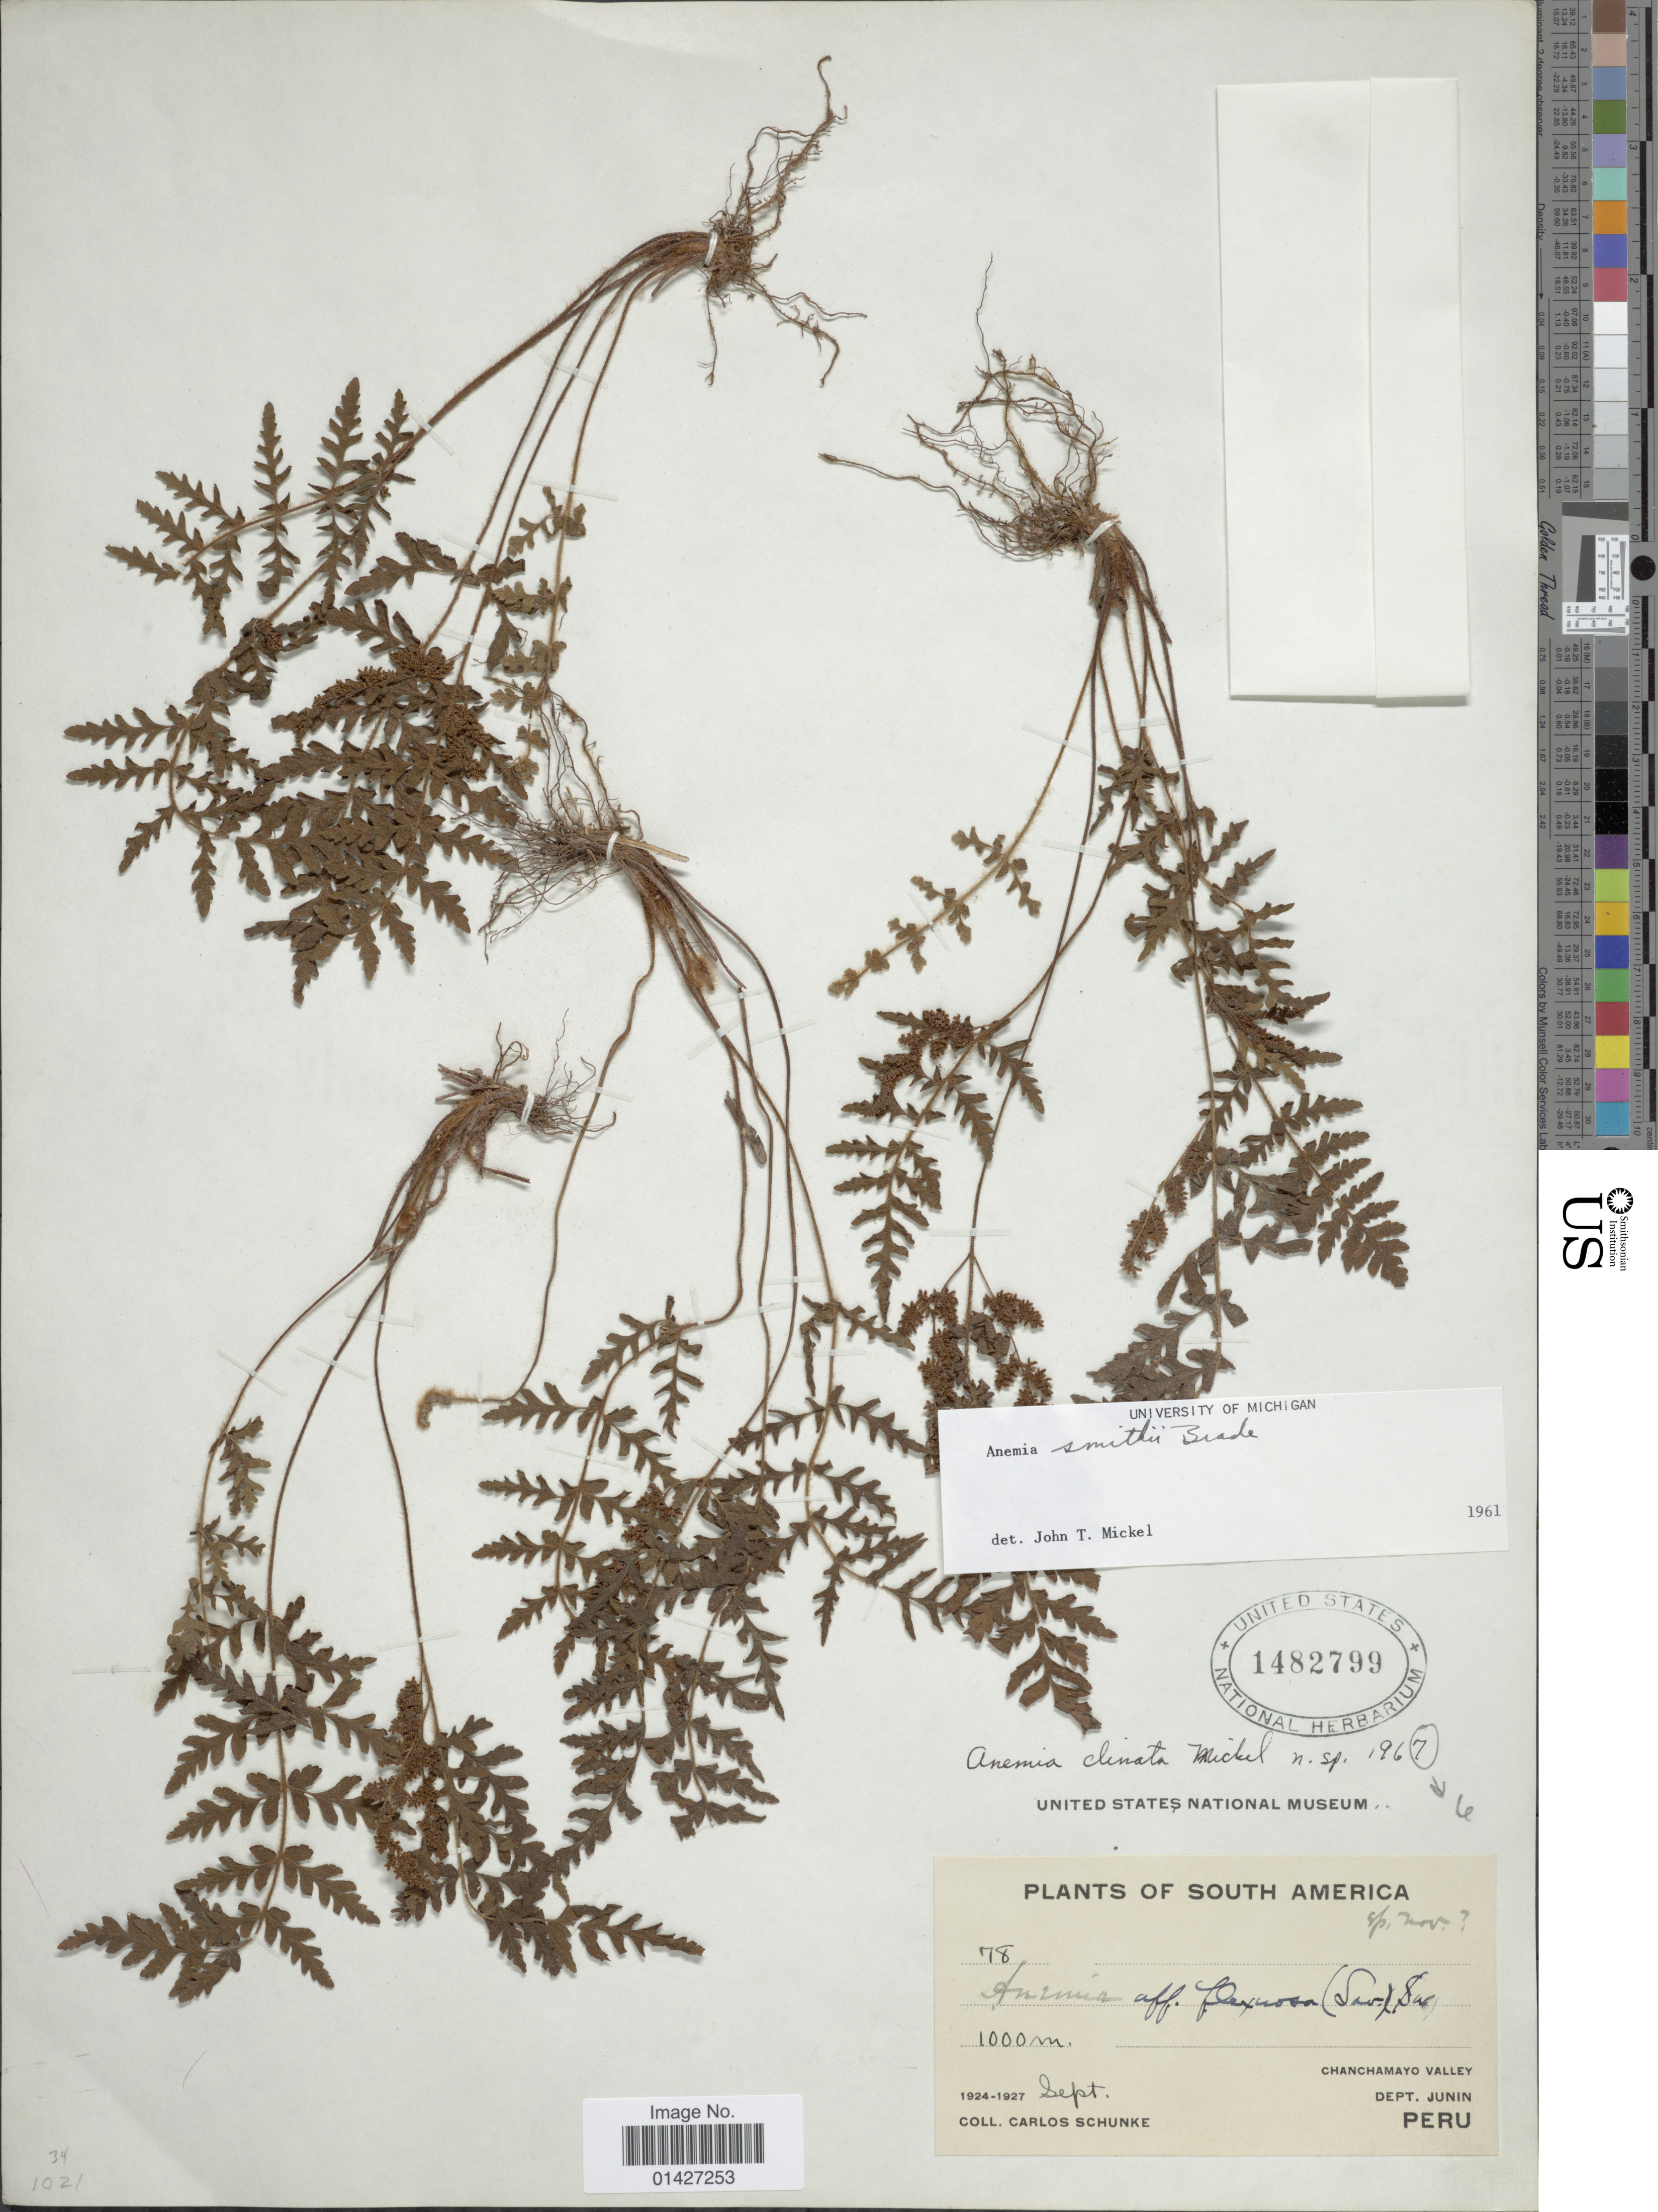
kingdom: Plantae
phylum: Tracheophyta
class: Polypodiopsida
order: Schizaeales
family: Anemiaceae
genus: Anemia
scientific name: Anemia clinata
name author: Mickel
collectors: C. Schunke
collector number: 78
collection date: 1924-09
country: Peru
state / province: Junín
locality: Chanchamayo Valley. Dept. Junin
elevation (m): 1000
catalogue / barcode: US 1482799